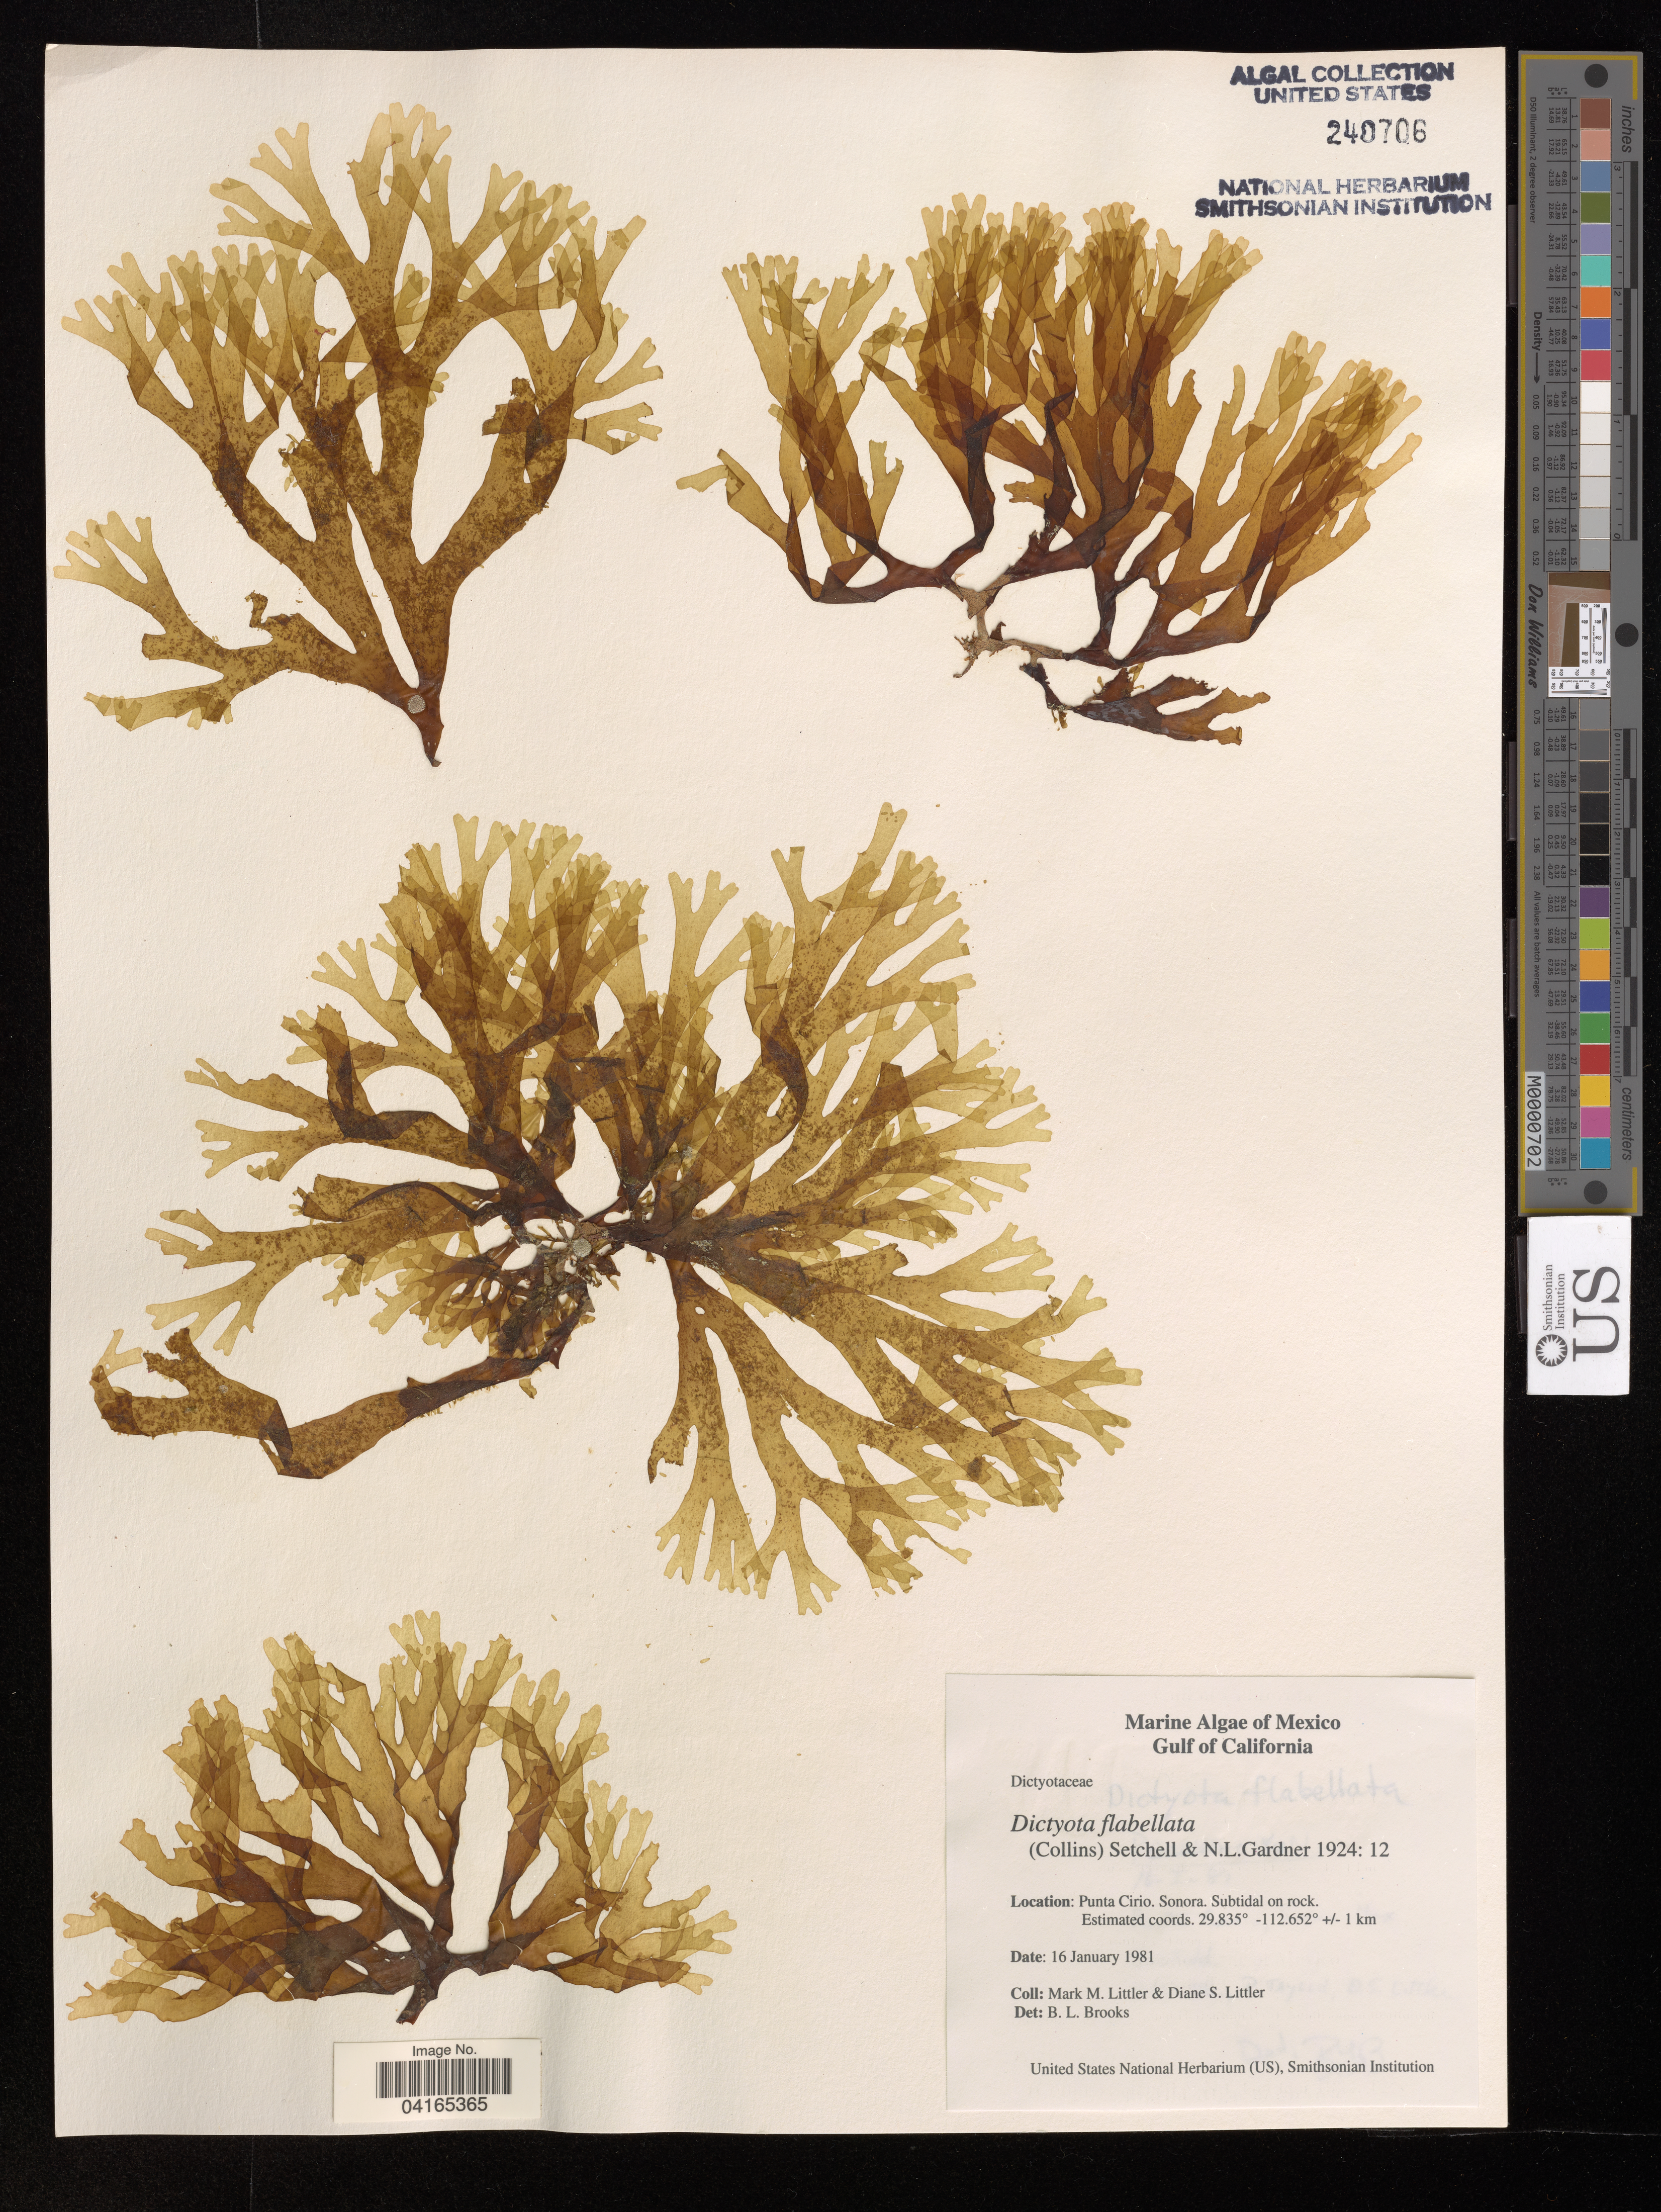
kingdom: Chromista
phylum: Ochrophyta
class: Phaeophyceae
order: Dictyotales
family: Dictyotaceae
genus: Dictyota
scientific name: Dictyota flabellata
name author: (Collins) Setch. & N.L. Gardner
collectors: M. M. Littler & D. S. Littler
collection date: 1981-01-16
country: Mexico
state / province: Sonora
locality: Punta Cirio.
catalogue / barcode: US 240706